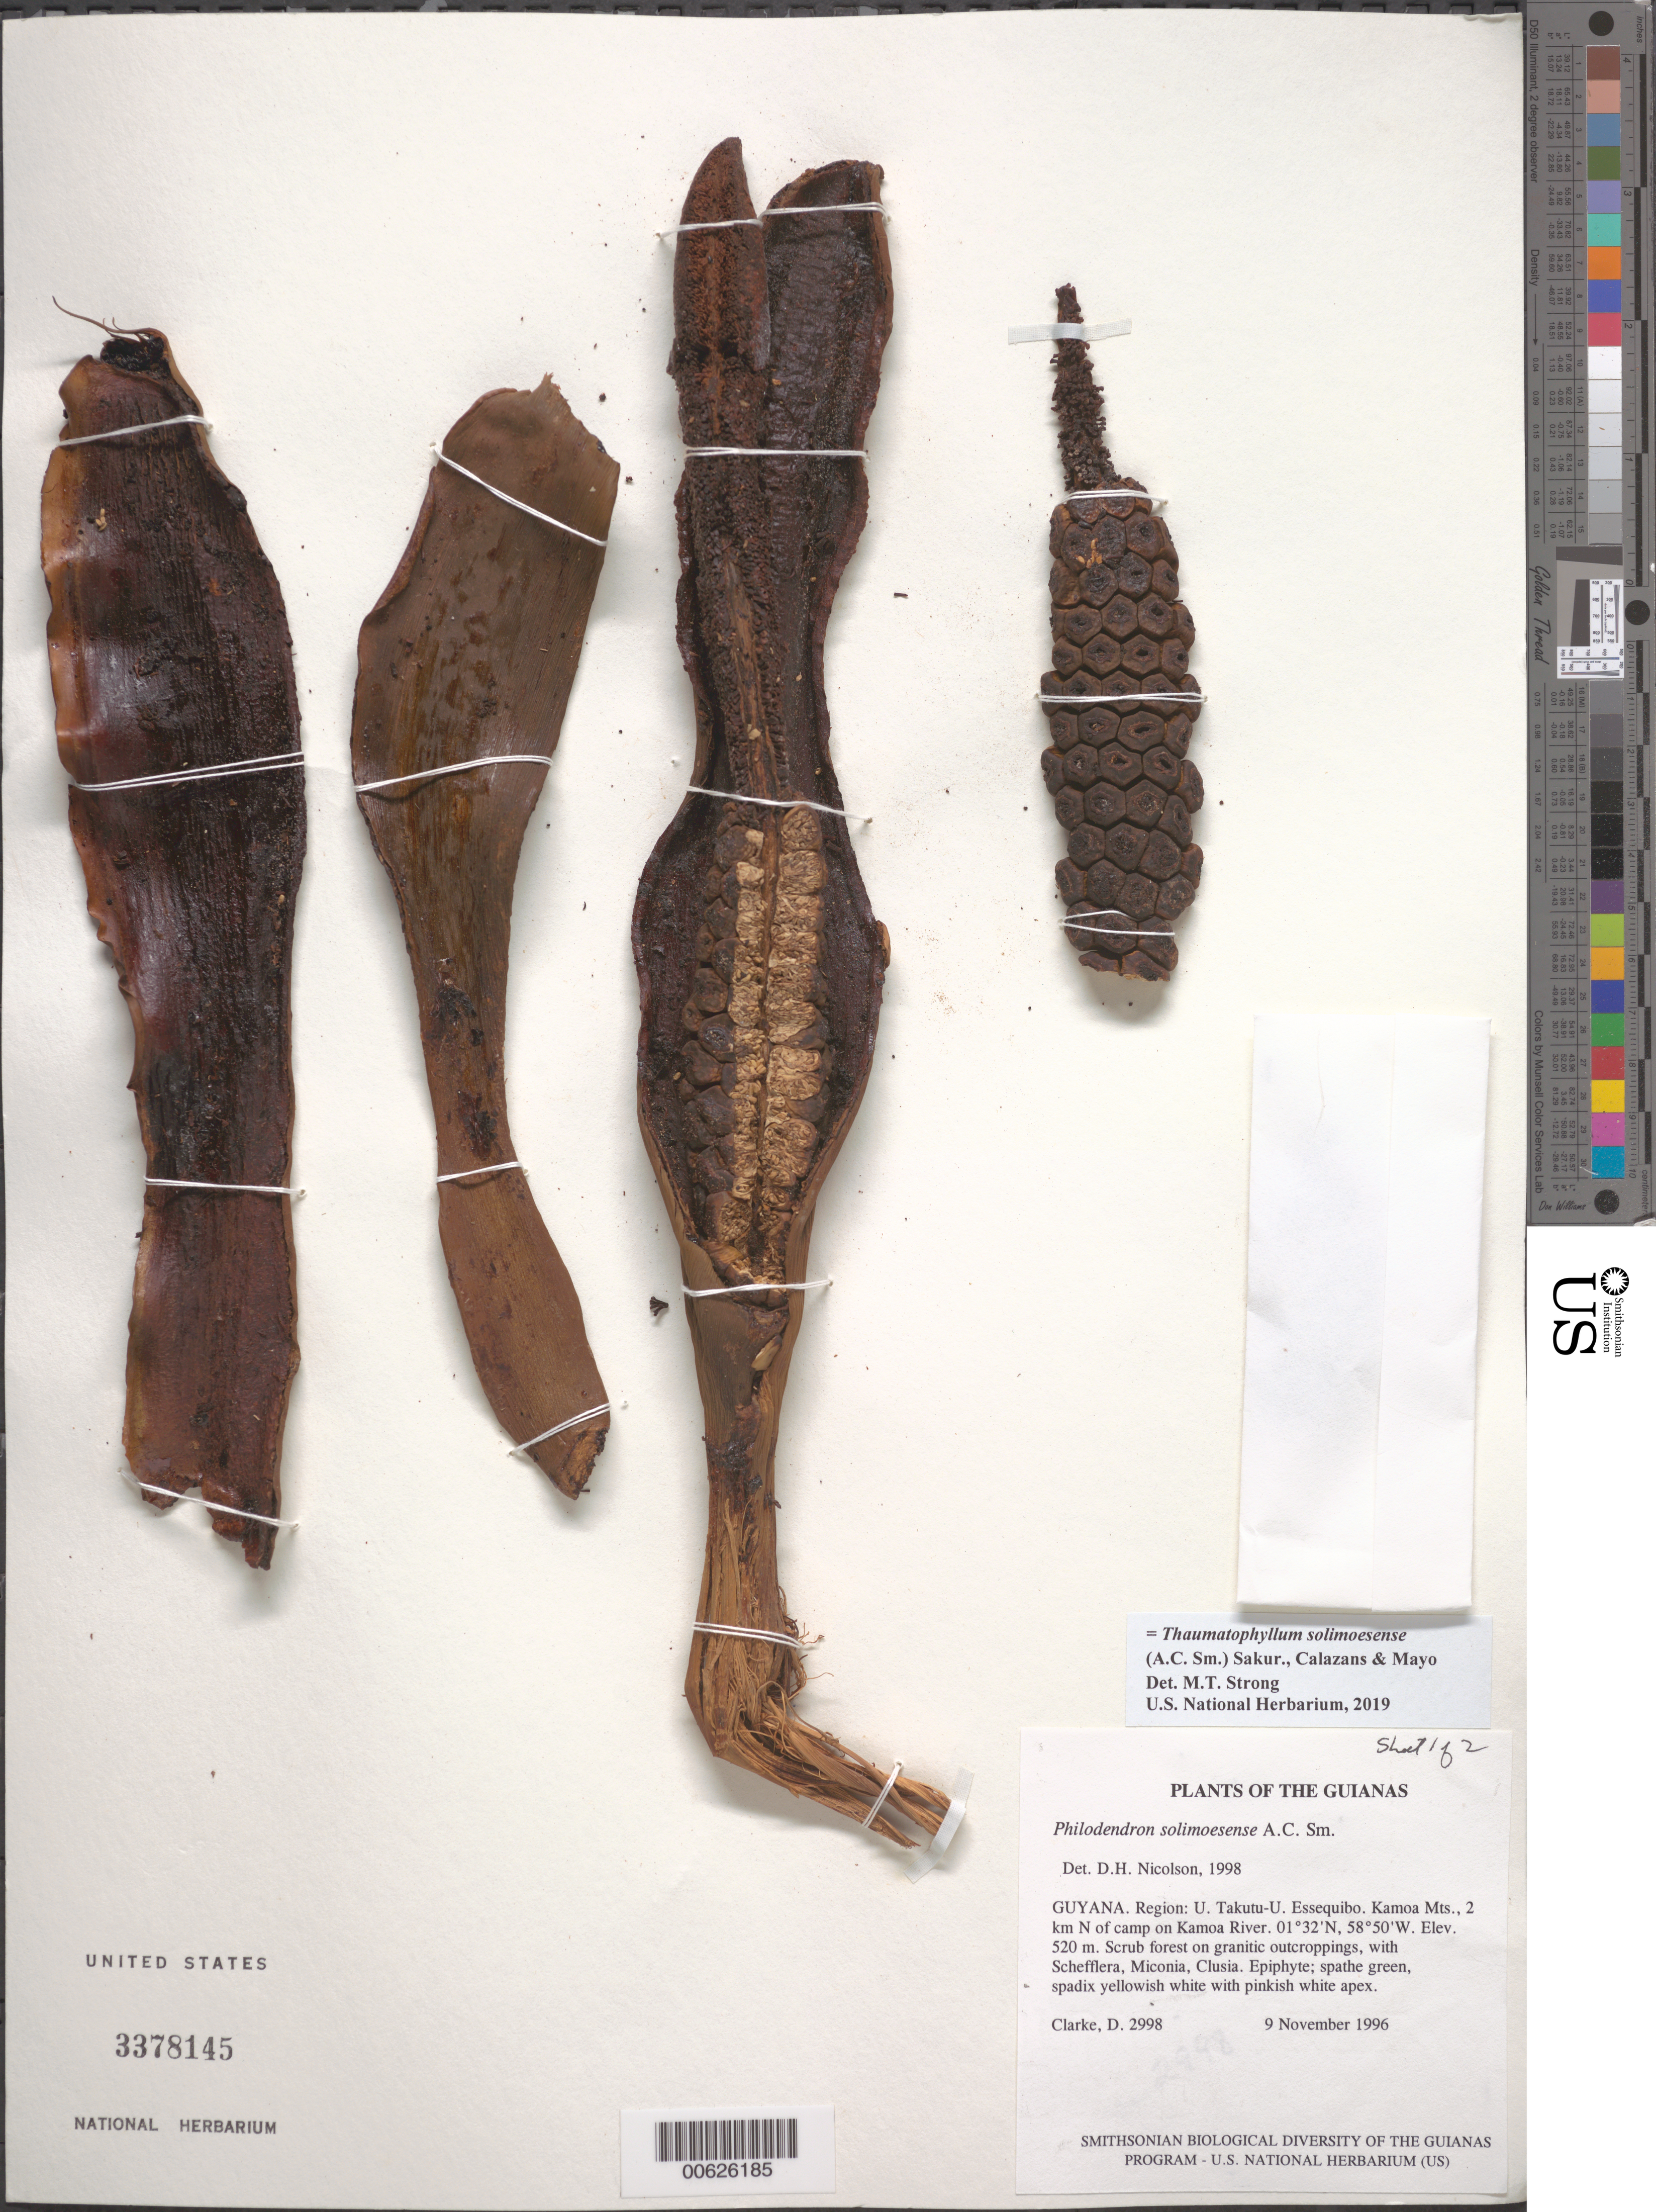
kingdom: Plantae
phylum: Tracheophyta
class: Liliopsida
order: Alismatales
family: Araceae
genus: Thaumatophyllum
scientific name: Thaumatophyllum solimoesense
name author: (A.C. Sm.) Sakur. et al.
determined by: Strong, Mark T., (BOT), Smithsonian Institution - National Museum of Natural History (UNITED STATES)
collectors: H. D. Clarke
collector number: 2998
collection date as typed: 9 November 1996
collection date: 1996-11-09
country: Guyana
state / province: U. Takutu-U. Essequibo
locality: Kamoa Mts., 2 km N of camp on Kamoa River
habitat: Scrub forest on granitic outcroppings, with Schefflera, Miconia, Clusia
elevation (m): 520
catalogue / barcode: US 3378145